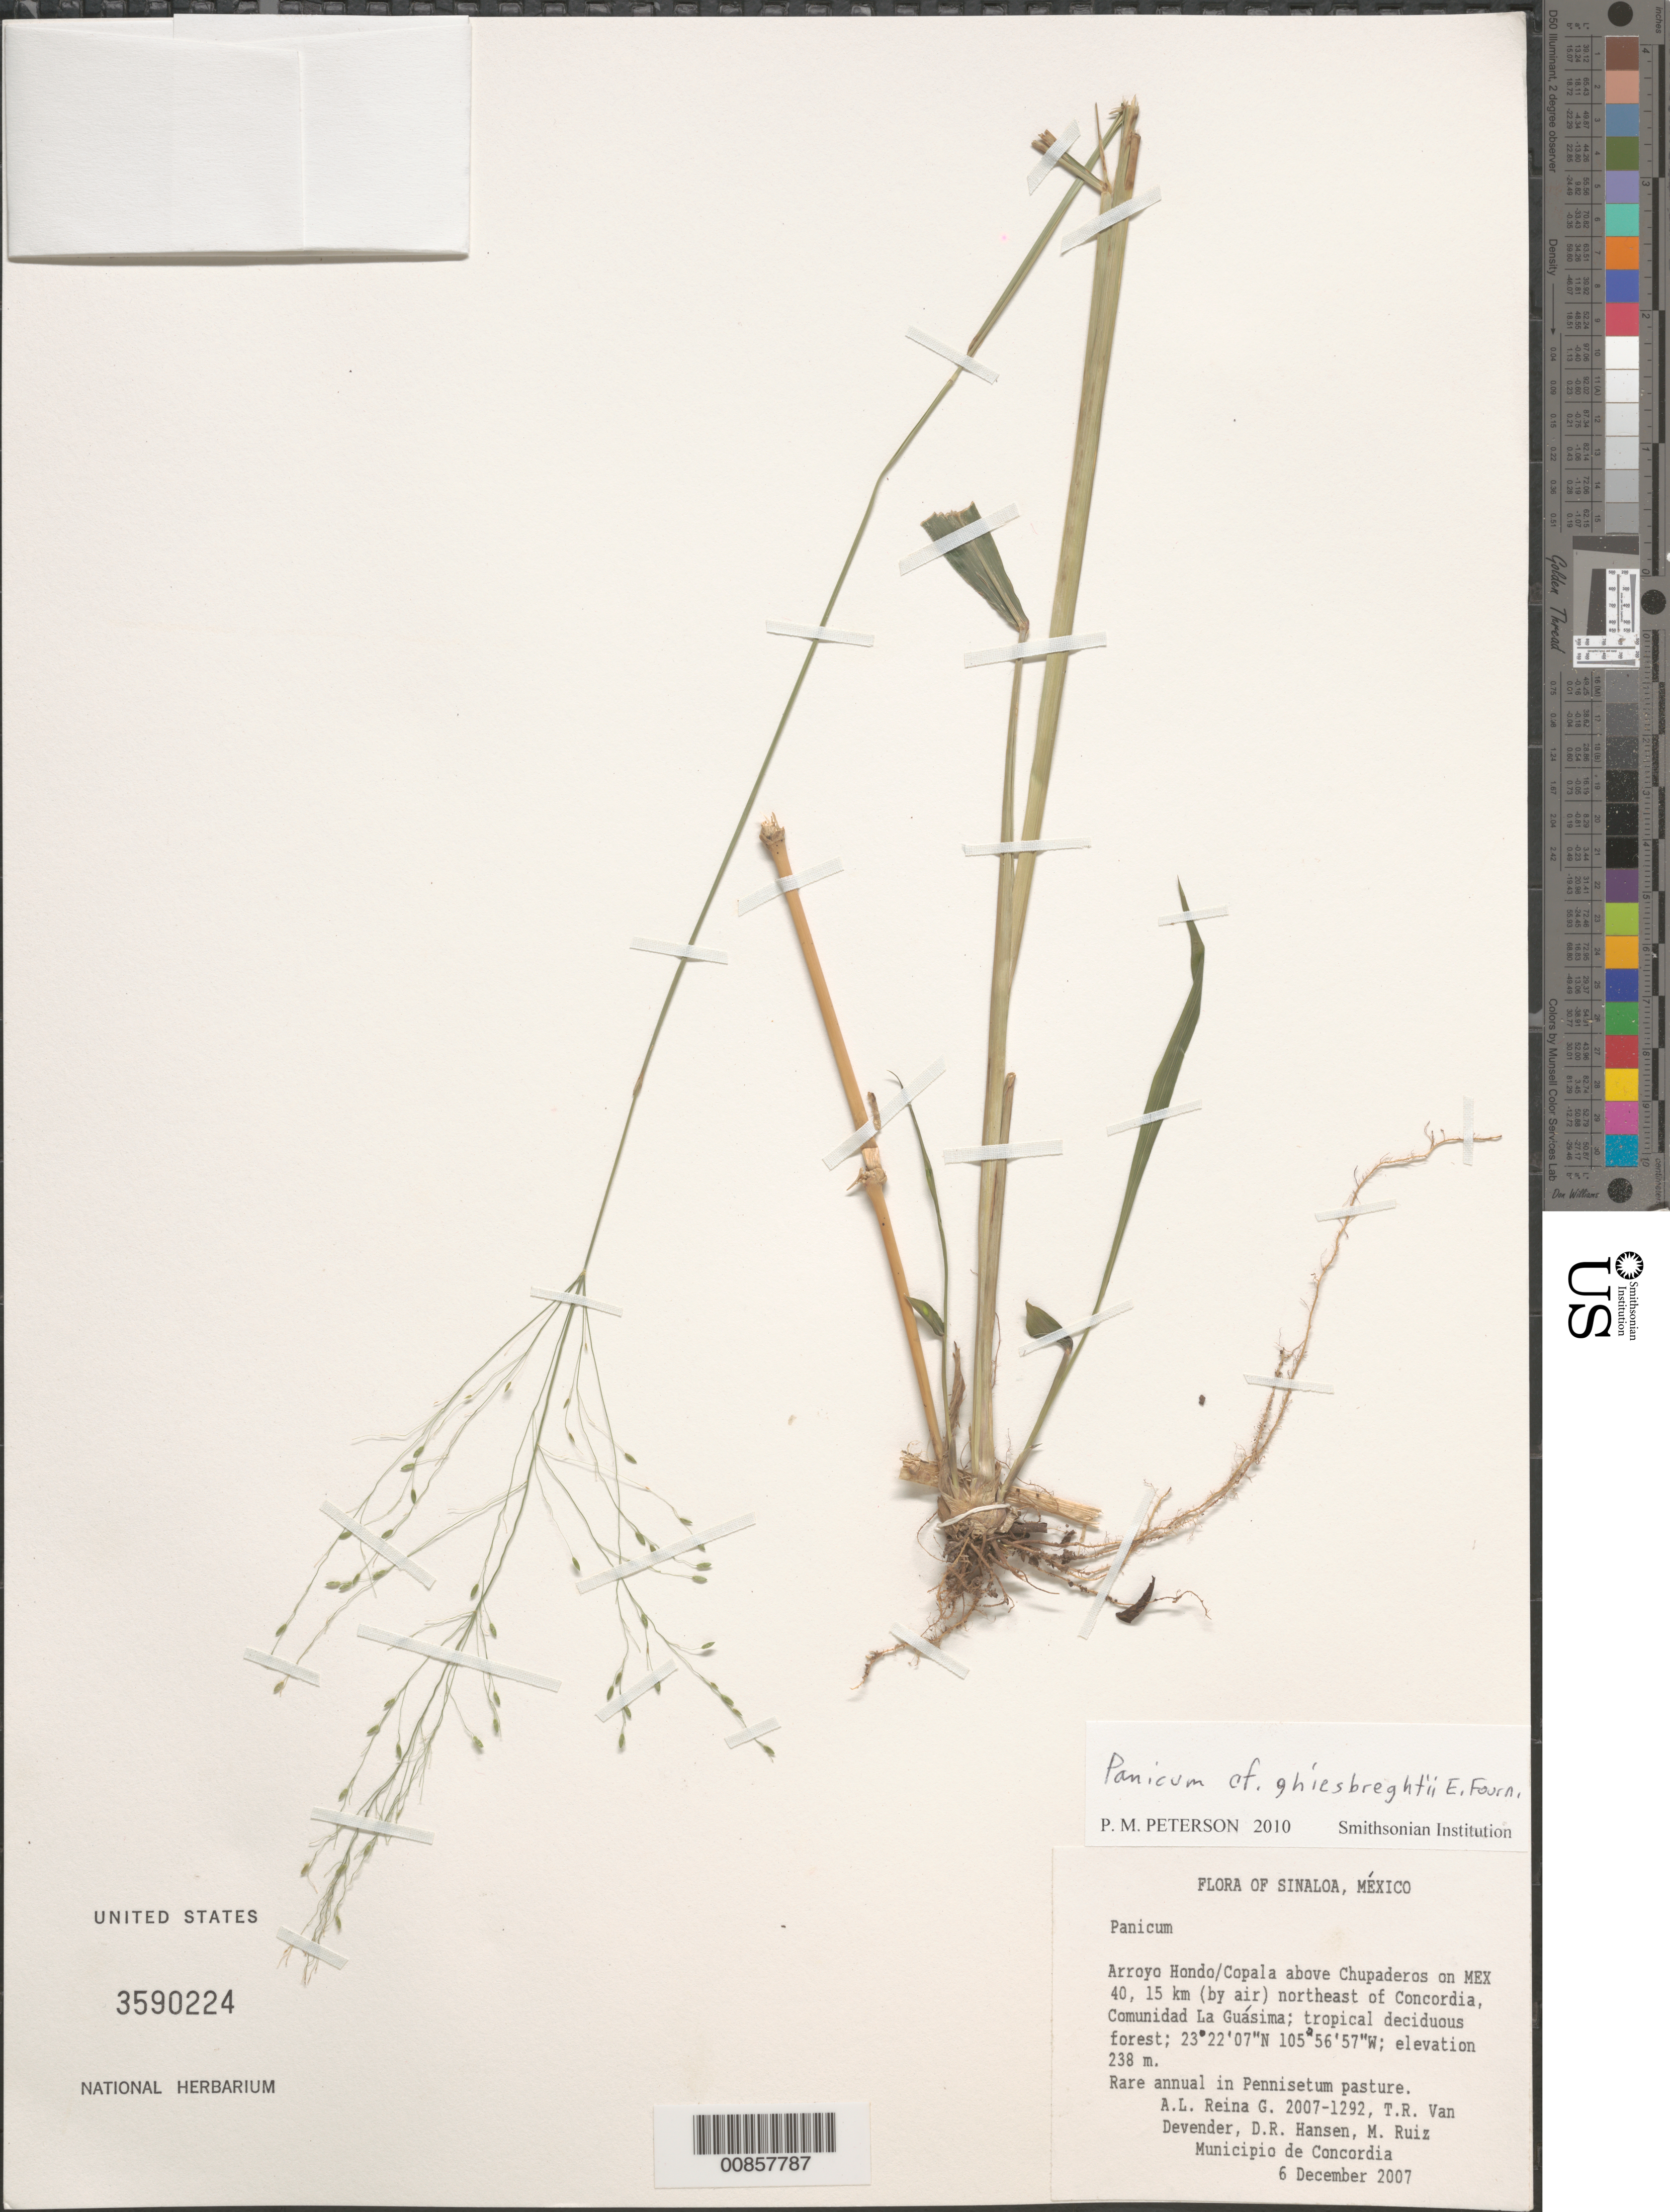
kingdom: Plantae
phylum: Tracheophyta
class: Liliopsida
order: Poales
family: Poaceae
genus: Panicum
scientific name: Panicum ghiesbreghtii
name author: E. Fourn.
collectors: A. L. Reina G., T. R. Van Devender, D. R. Hansen & M. Ruiz G.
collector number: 2007-1292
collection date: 2007-12-06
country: Mexico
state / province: Sinaloa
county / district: Concordia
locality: Arroyo Hondo/Copala above Chupaderos on MEX 40, 15 km (by air) NE of Concordia, Communidad a Guásima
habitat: Tropical deciduous forest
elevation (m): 238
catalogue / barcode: US 3590224